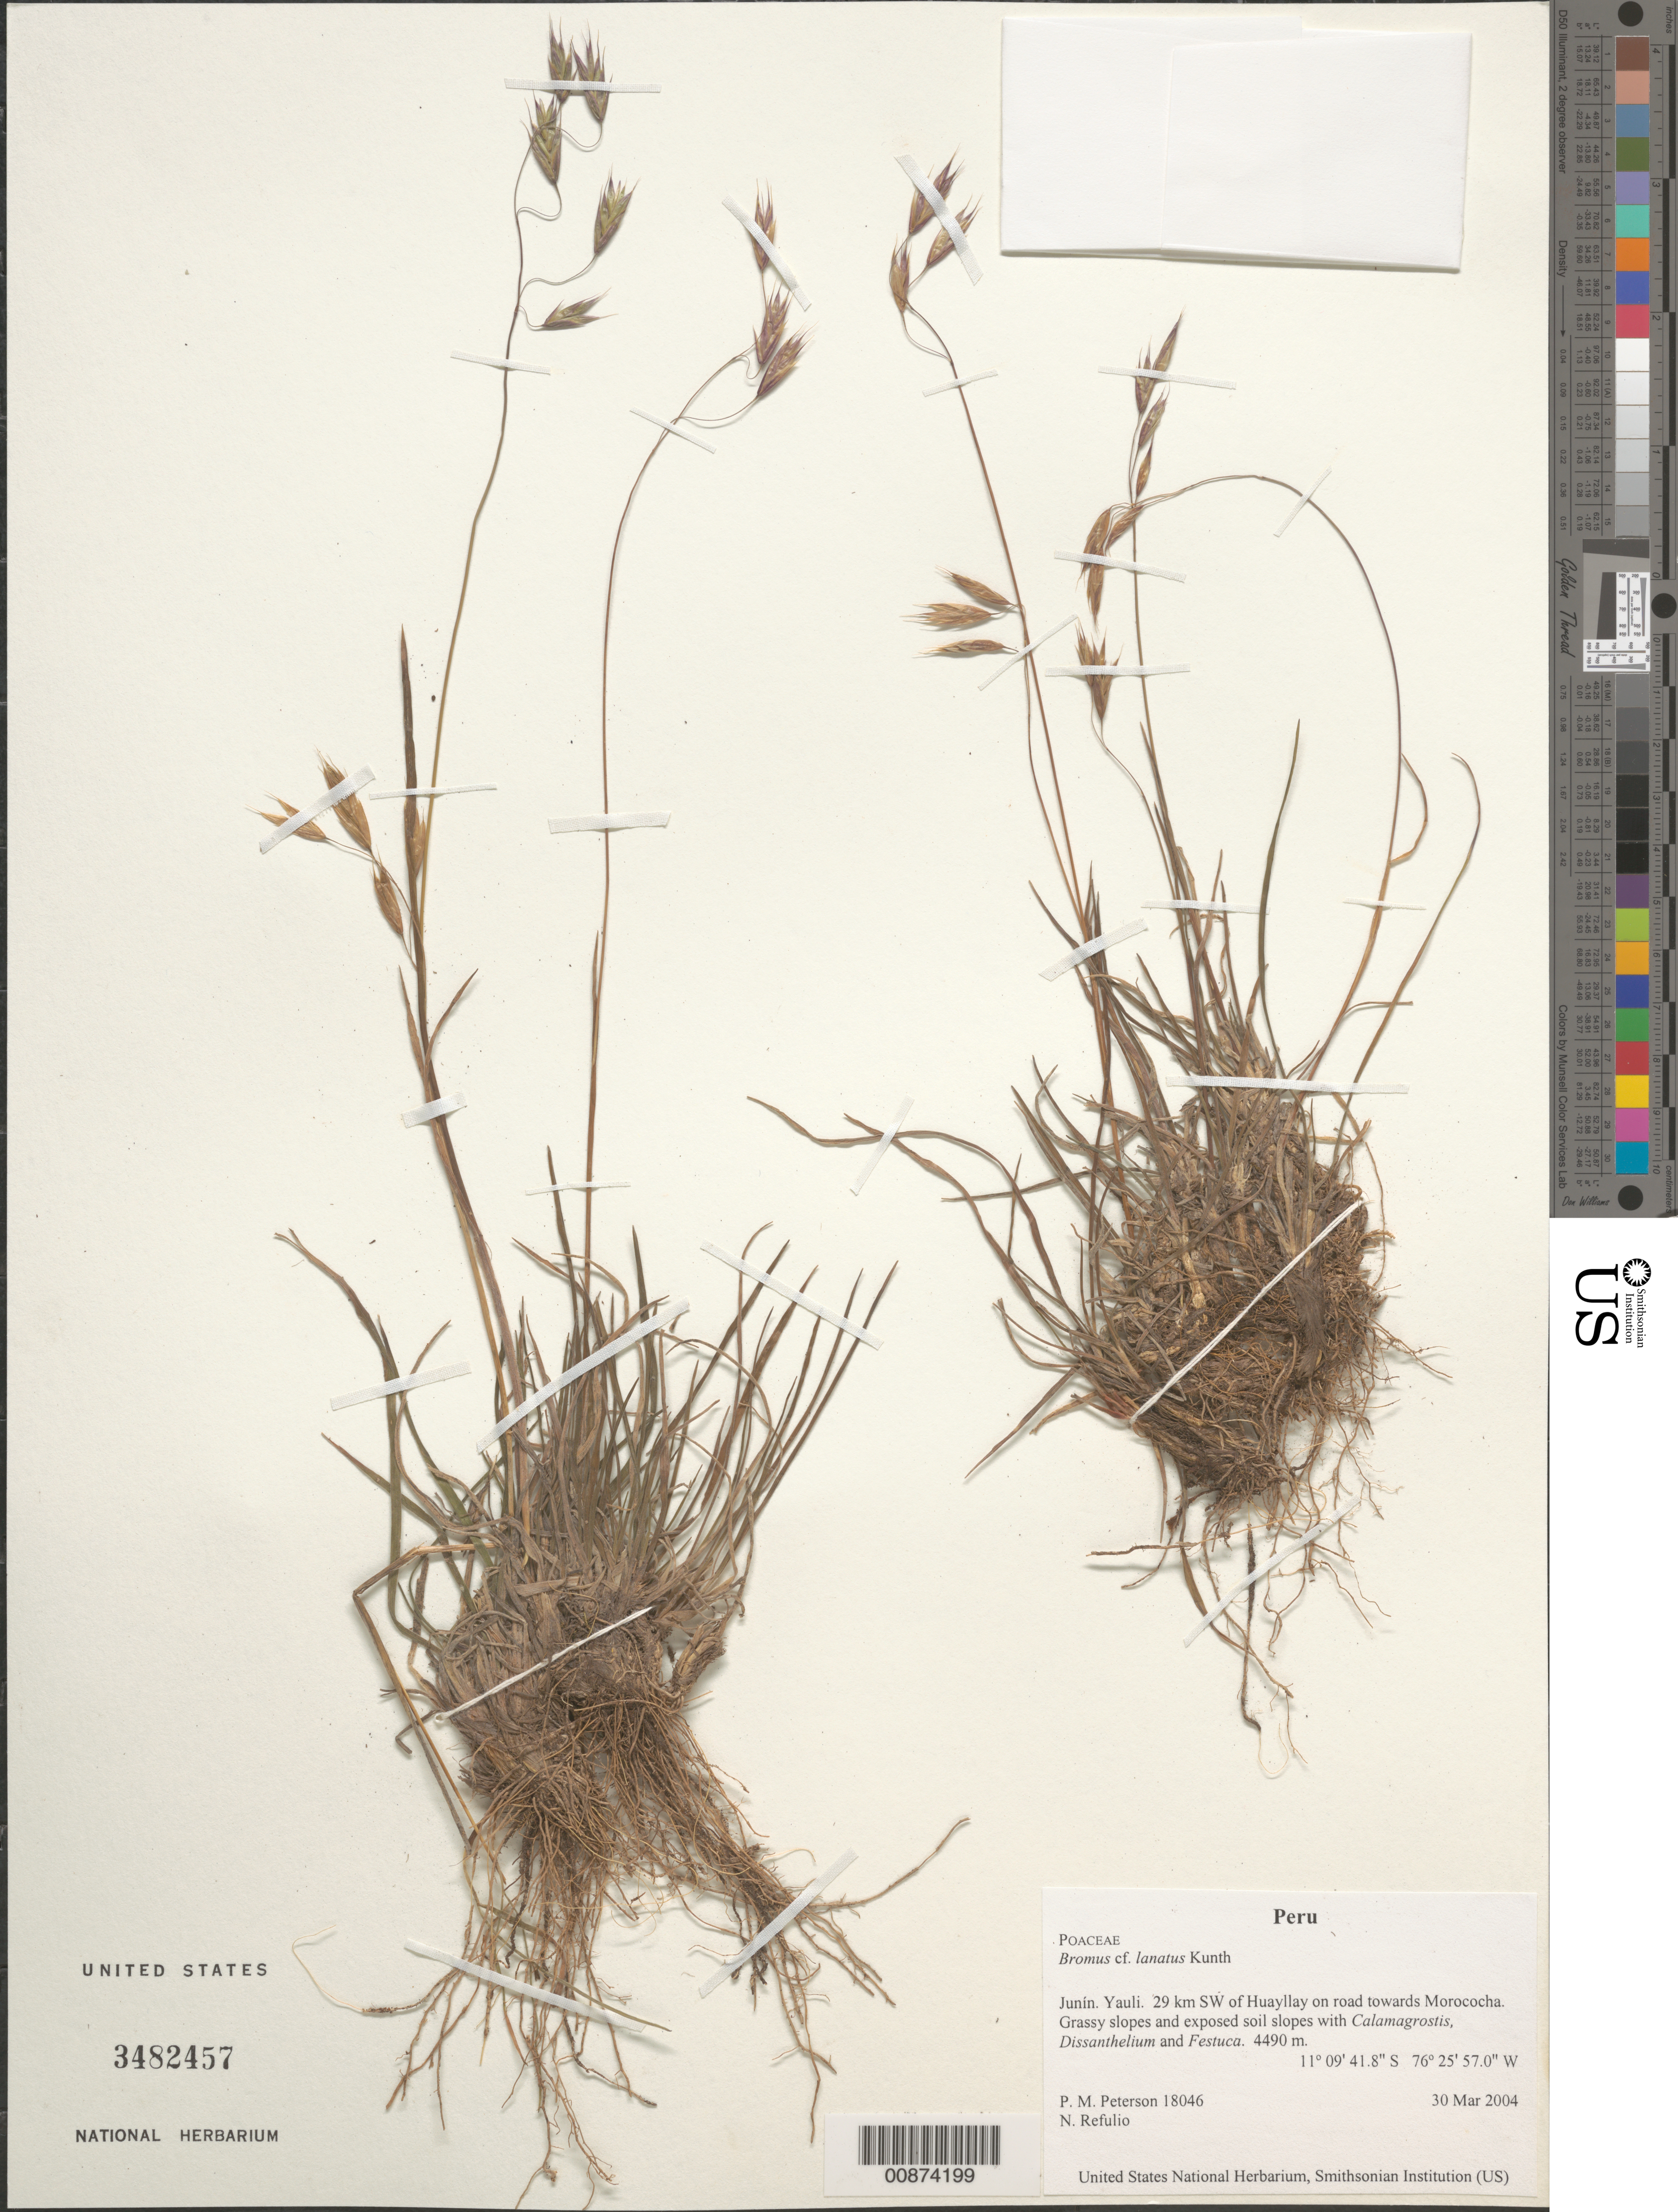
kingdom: Plantae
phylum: Tracheophyta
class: Liliopsida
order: Poales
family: Poaceae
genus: Bromus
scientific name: Bromus lanatus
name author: Kunth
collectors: P. M. Peterson & N. Refulio-Rodríguez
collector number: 18046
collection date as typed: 30 Mar 2004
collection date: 2004-03-30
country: Peru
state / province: Junín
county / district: Yauli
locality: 29 km SW of Huayllay on road towards Morococha. Grassy slopes and exposed soil slopes with Calamagrostis, Dissanthelium and Festuca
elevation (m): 4490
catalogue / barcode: US 3482457